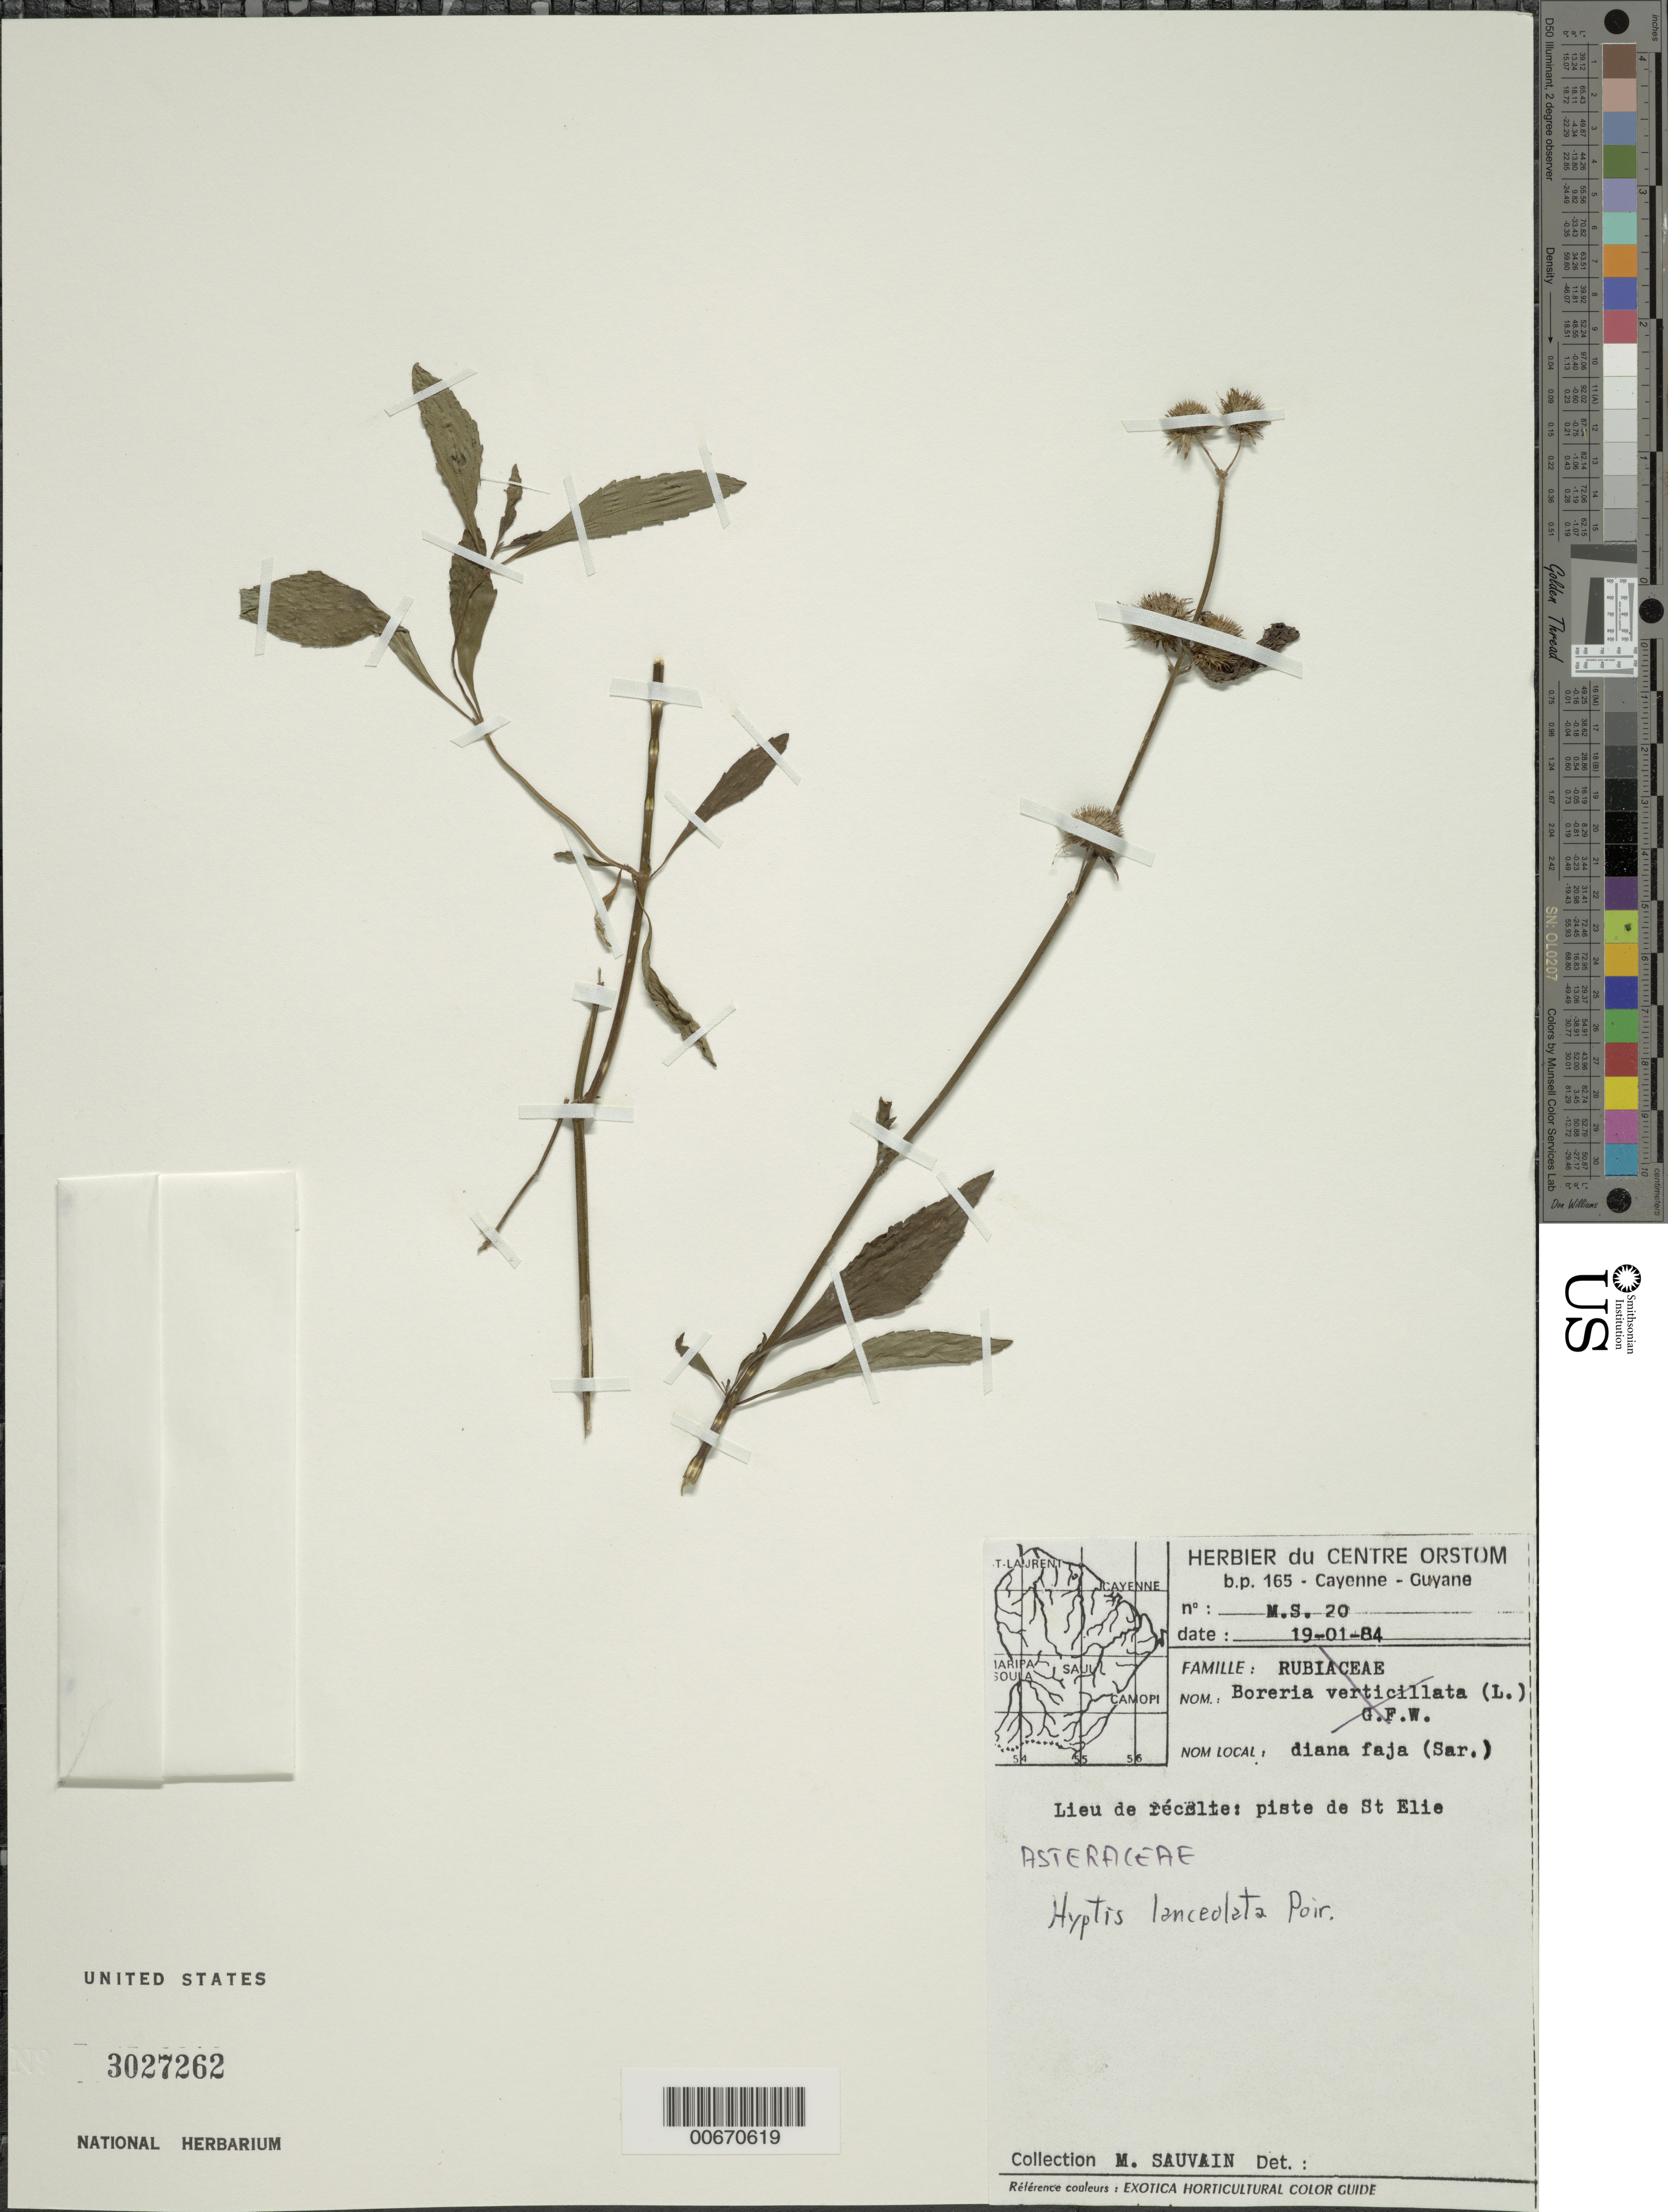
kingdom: Plantae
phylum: Tracheophyta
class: Magnoliopsida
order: Lamiales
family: Lamiaceae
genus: Hyptis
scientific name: Hyptis lanceolata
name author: Poir.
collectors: M. Sauvain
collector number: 20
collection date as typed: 19-Jan-84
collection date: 1984-01-19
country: French Guiana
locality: Piste de Saint-Élie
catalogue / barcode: US 3027262